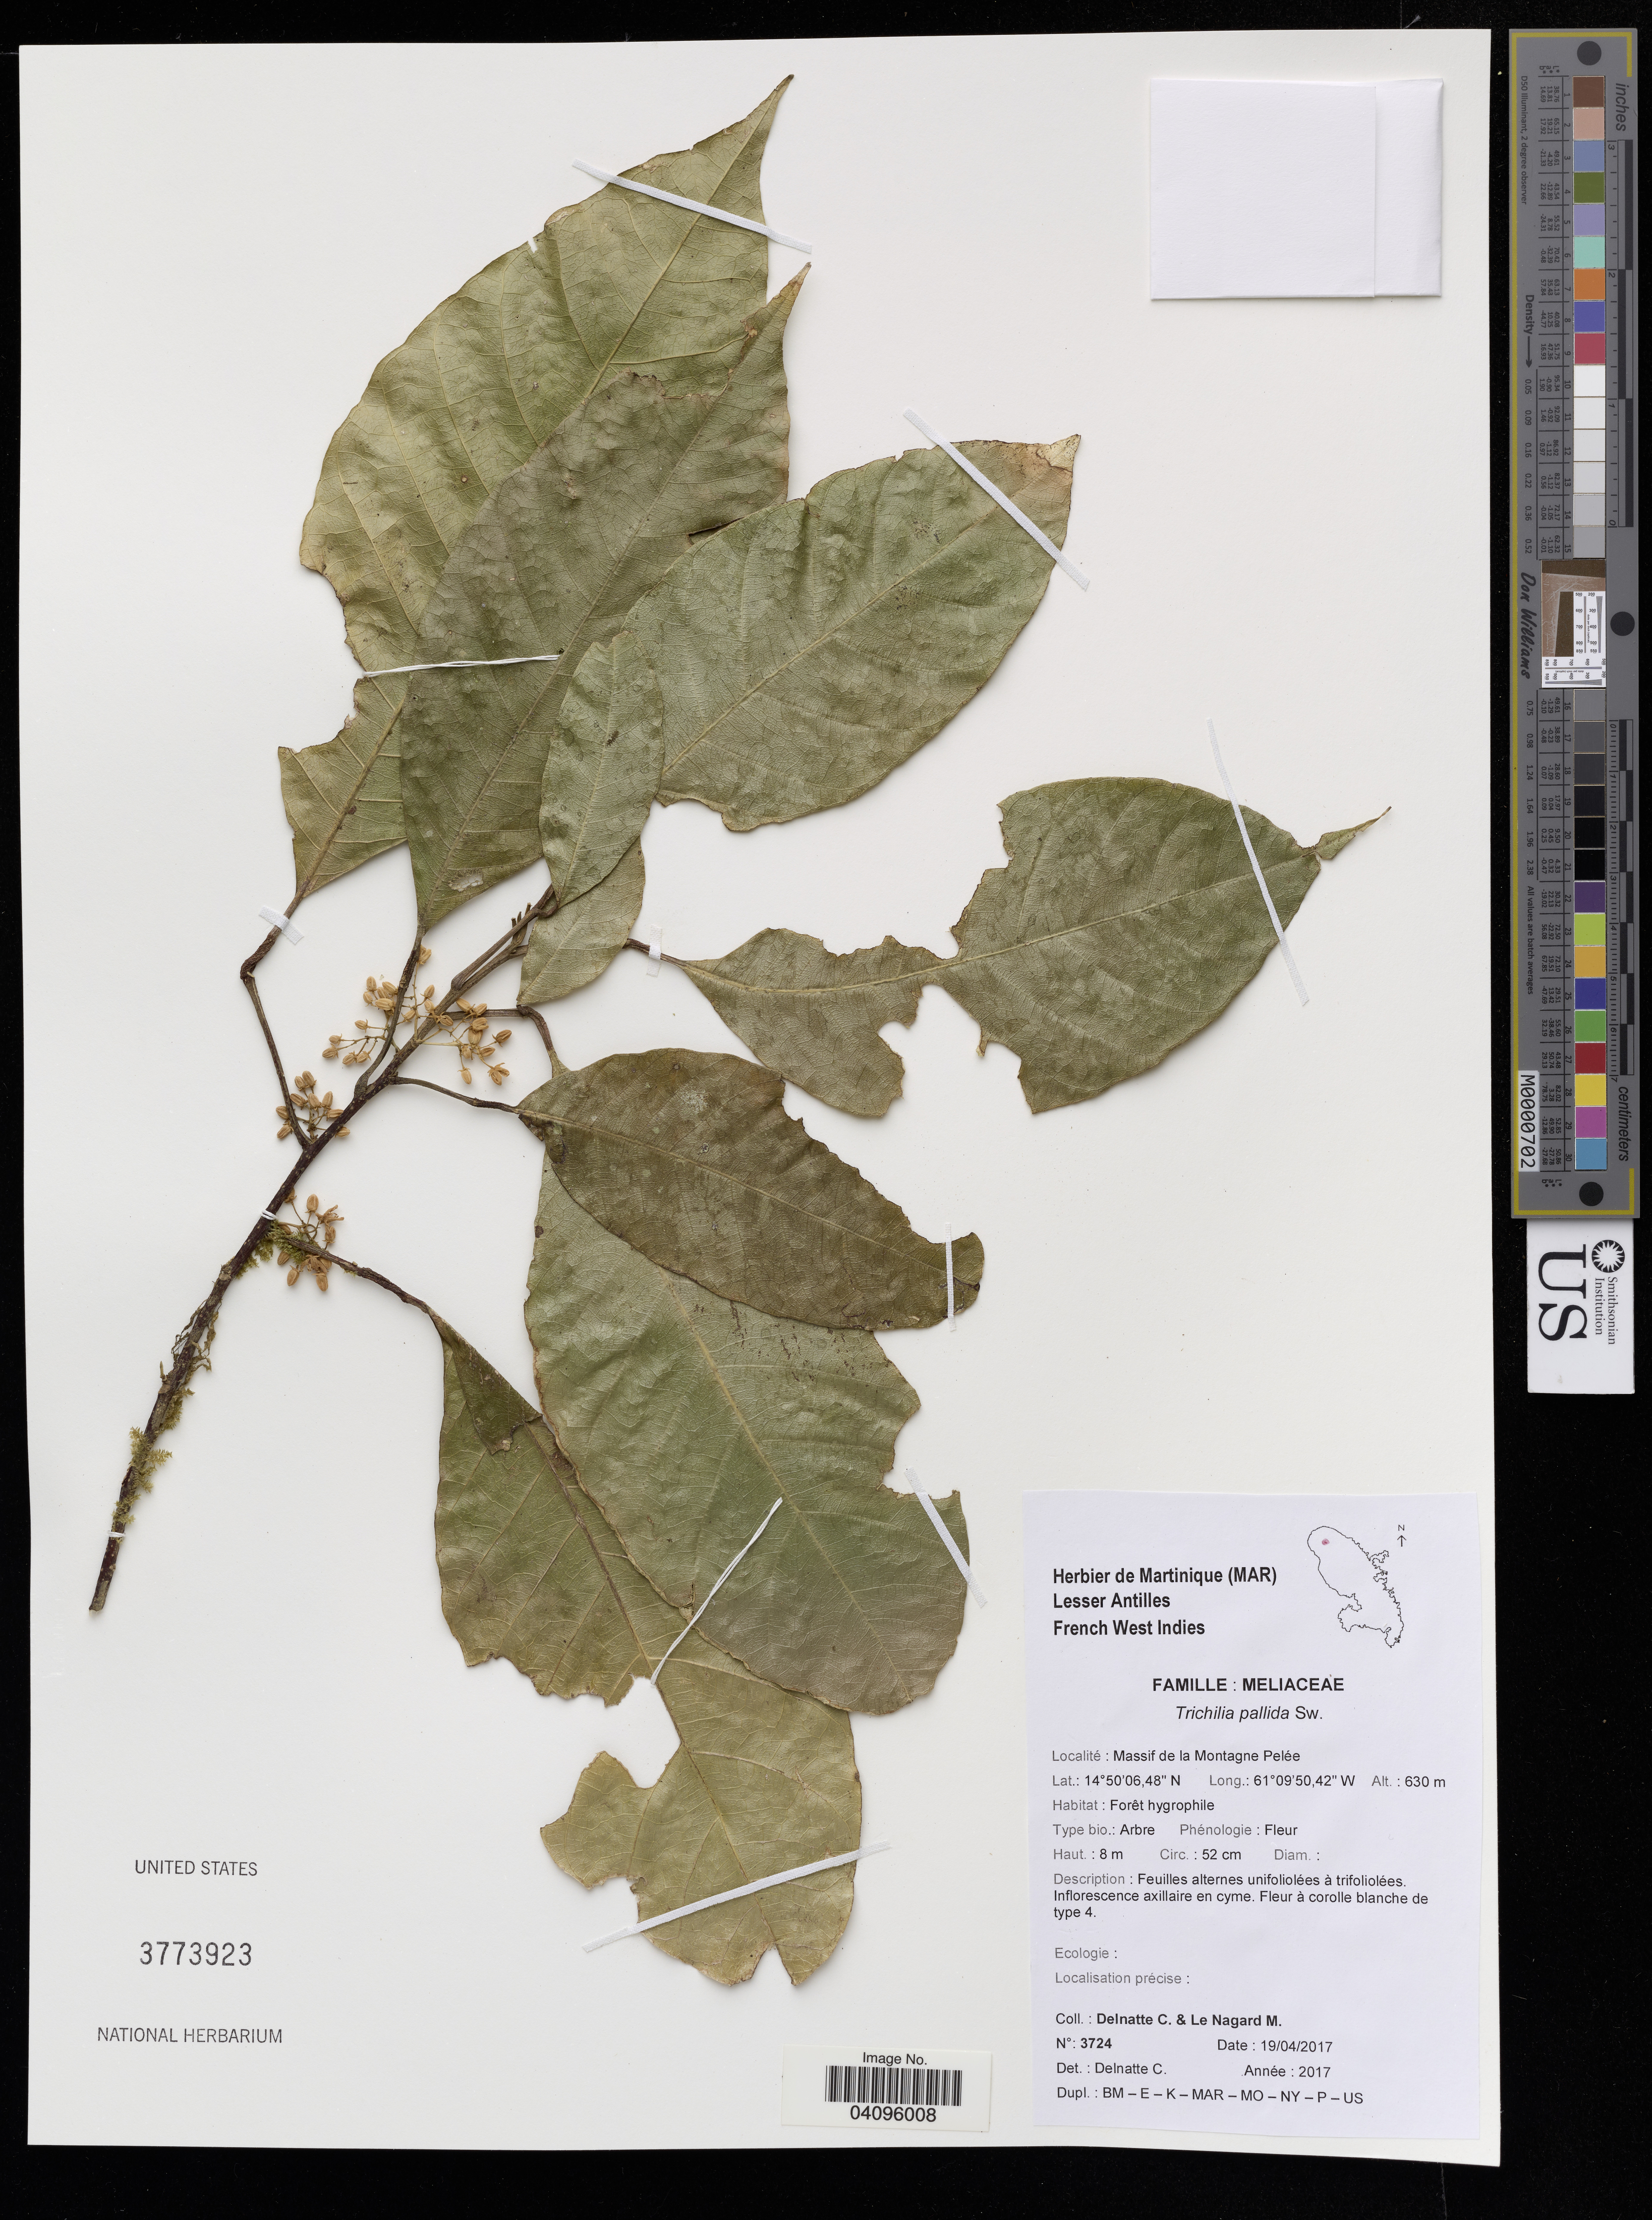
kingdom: Plantae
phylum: Tracheophyta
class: Magnoliopsida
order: Sapindales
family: Meliaceae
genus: Trichilia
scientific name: Trichilia pallida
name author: Sw.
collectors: C. Delnatte & M. Le Nagard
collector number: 3724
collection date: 2017-04-19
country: Martinique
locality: Massif de la Montagne Pelée.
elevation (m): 630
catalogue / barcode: US 3773923